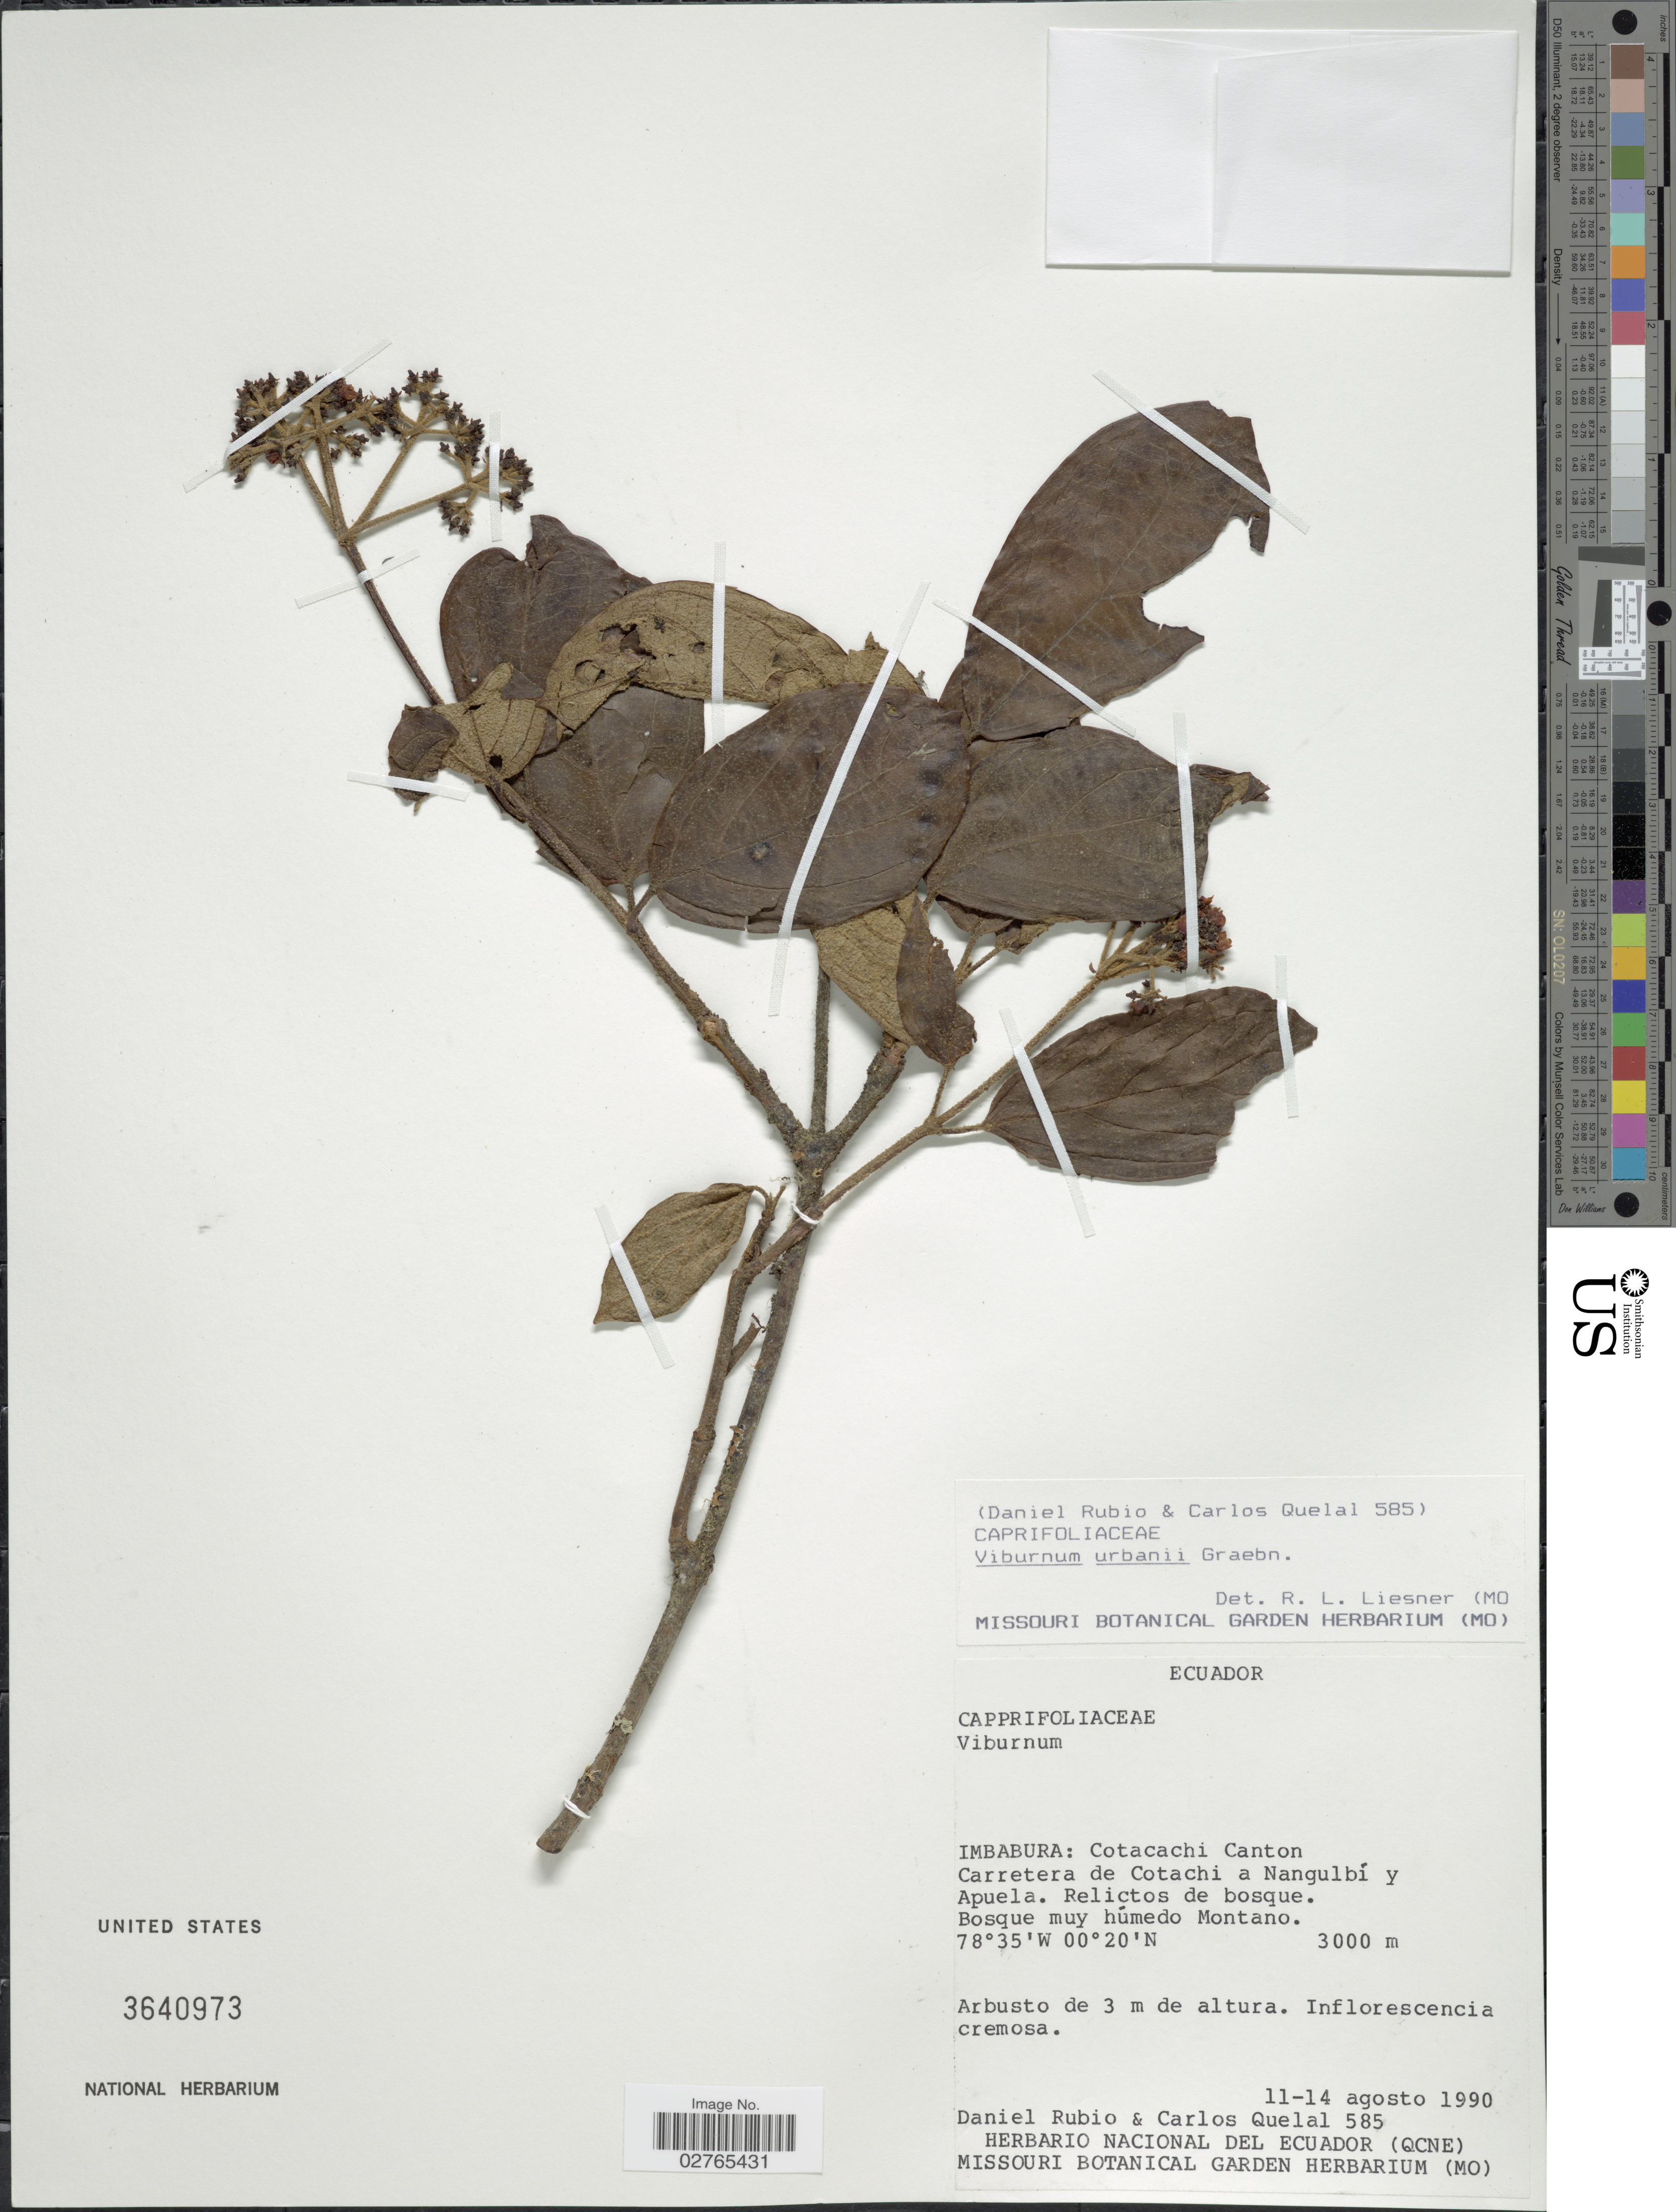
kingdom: Plantae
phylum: Tracheophyta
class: Magnoliopsida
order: Dipsacales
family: Viburnaceae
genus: Viburnum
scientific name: Viburnum urbanii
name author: P. Graebn. in Urb.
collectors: D. Rubio & C. Quelal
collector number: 585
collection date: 1990-08-11/1990-08-14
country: Ecuador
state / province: Imbabura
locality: Imbabura: Cotacachi Canton Carretera de Cotachi a Nangulbí y Apuela.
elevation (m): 3000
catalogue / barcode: US 3640973